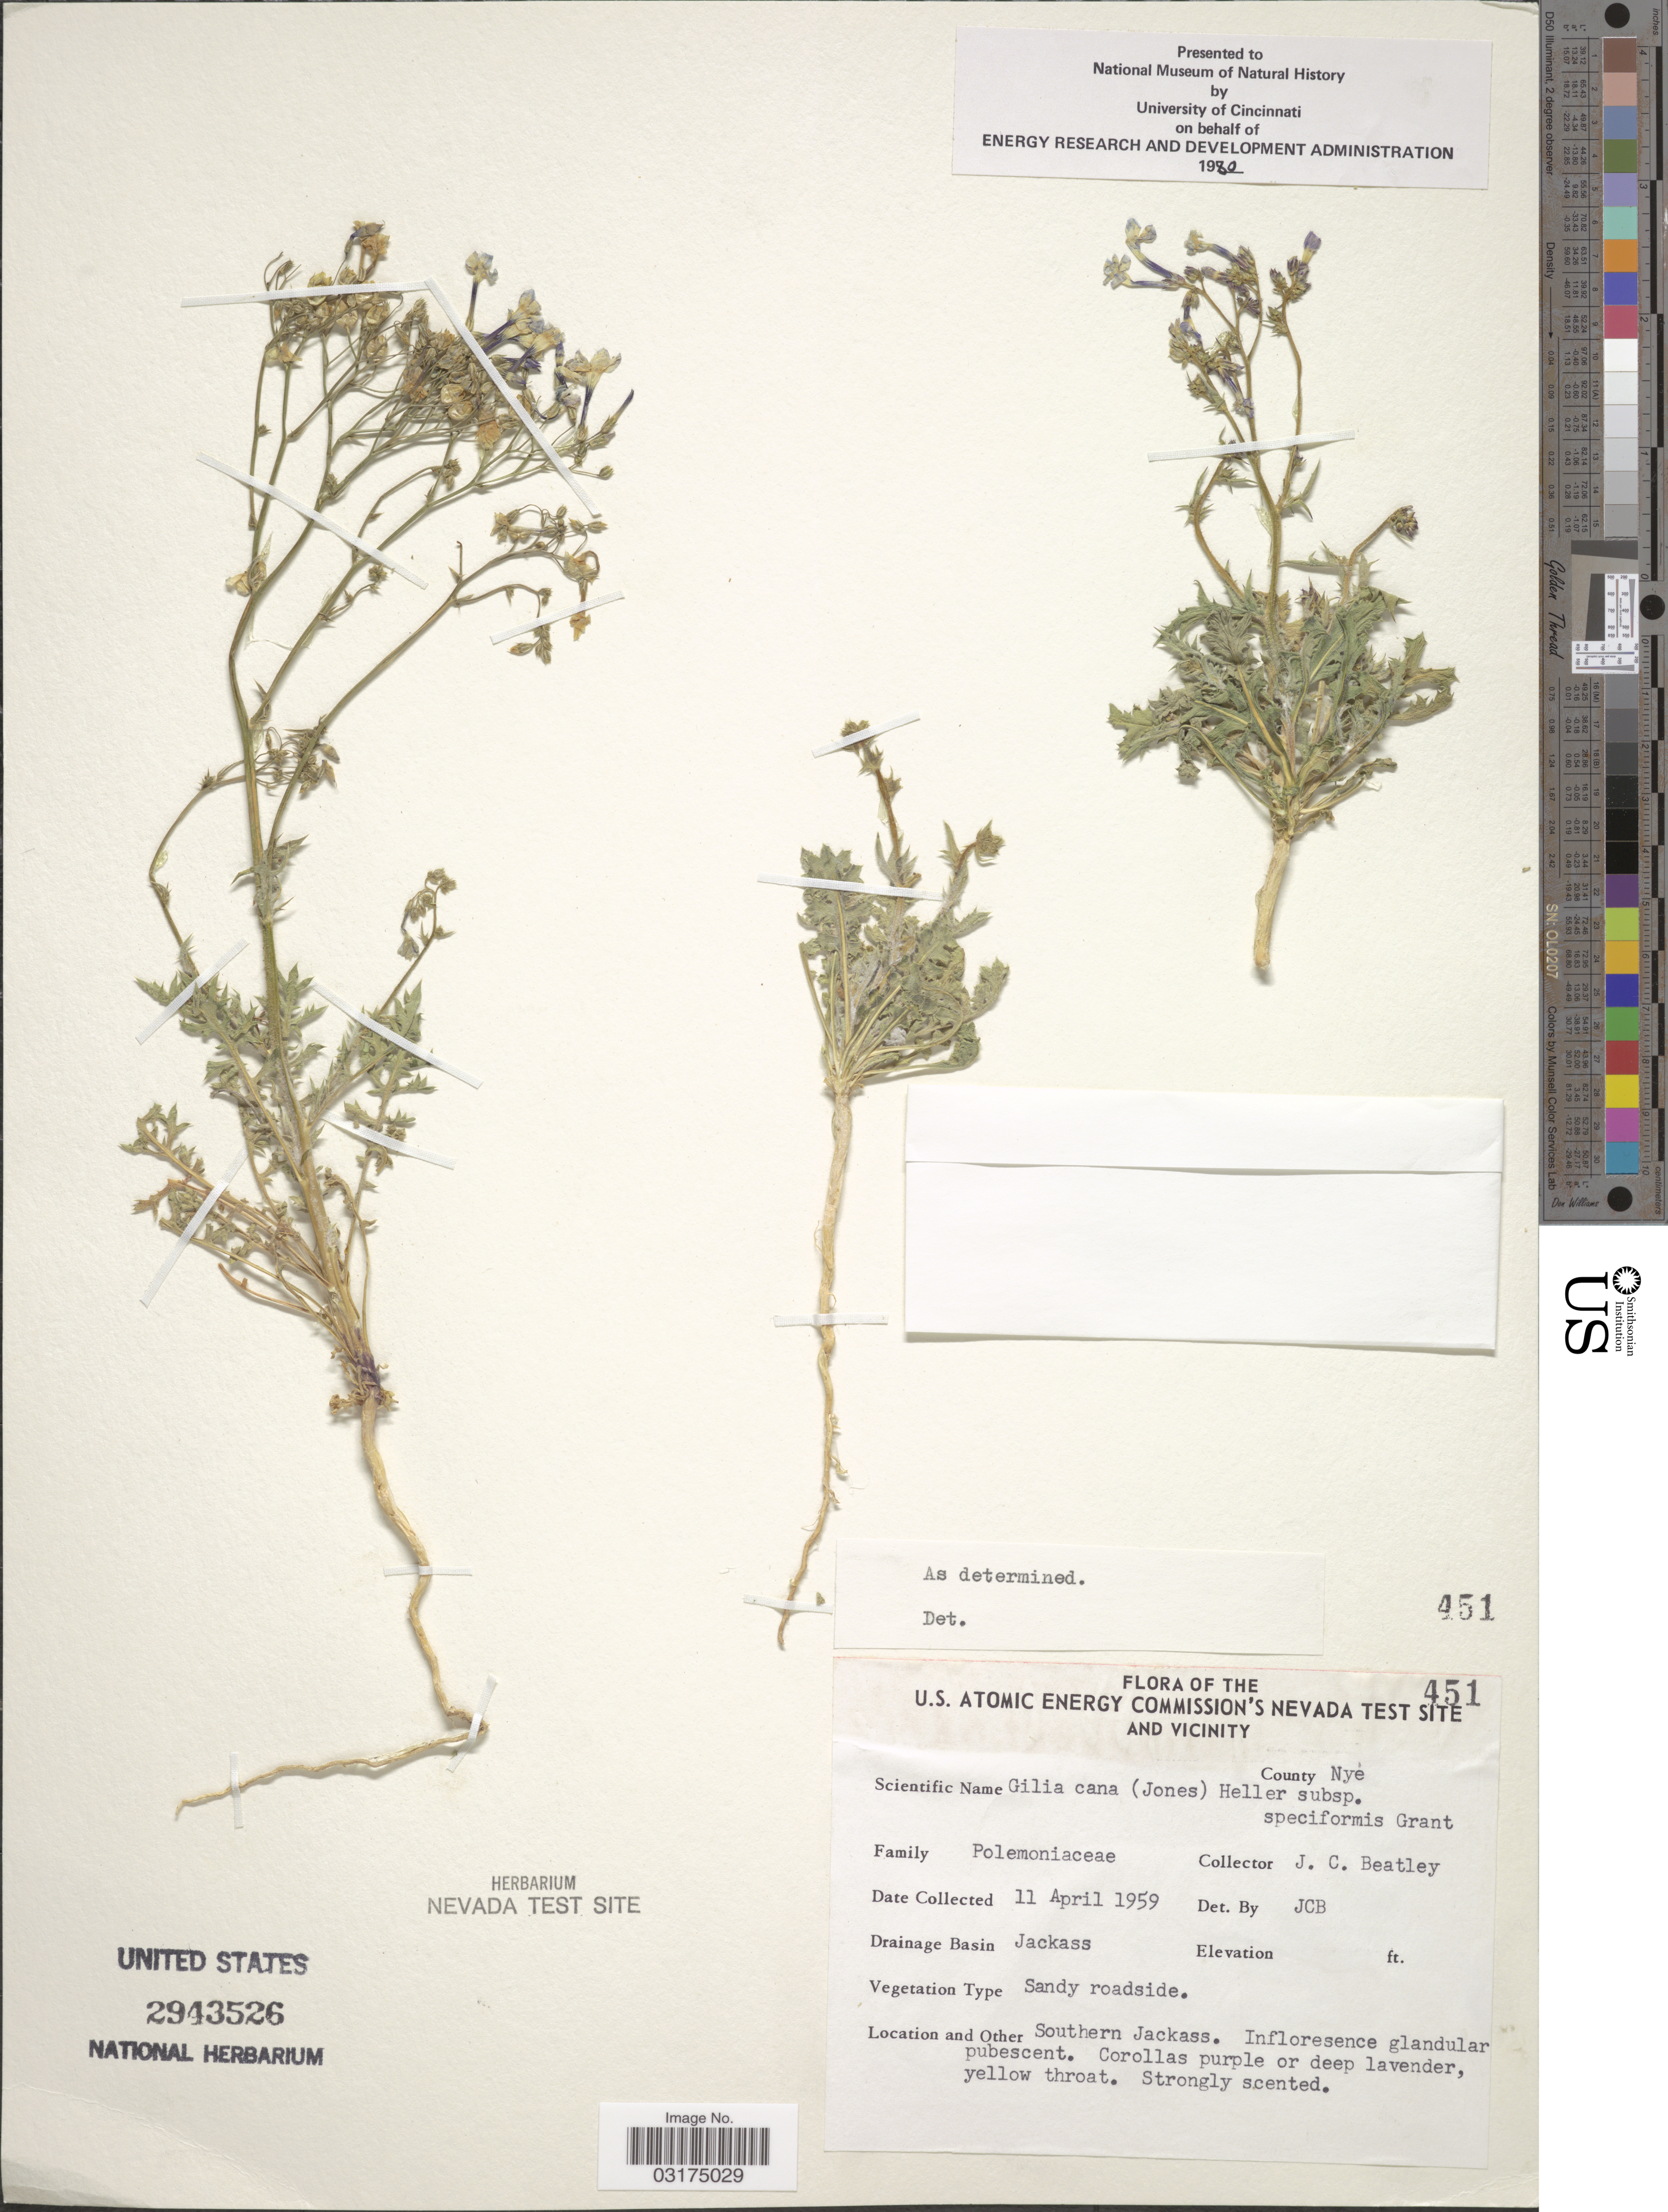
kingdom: Plantae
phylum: Tracheophyta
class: Magnoliopsida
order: Ericales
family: Polemoniaceae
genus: Gilia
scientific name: Gilia cana subsp. speciformis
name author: A.D. Grant & V.E. Grant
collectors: J. C. Beatley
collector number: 451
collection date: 1959-04-11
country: United States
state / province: Nevada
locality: The U. S. Atomic Energy Commission's Nevada Test Site and Vicinity. County Nye. Drainage Basin Jackass. Southern Jackass.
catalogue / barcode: US 2943526